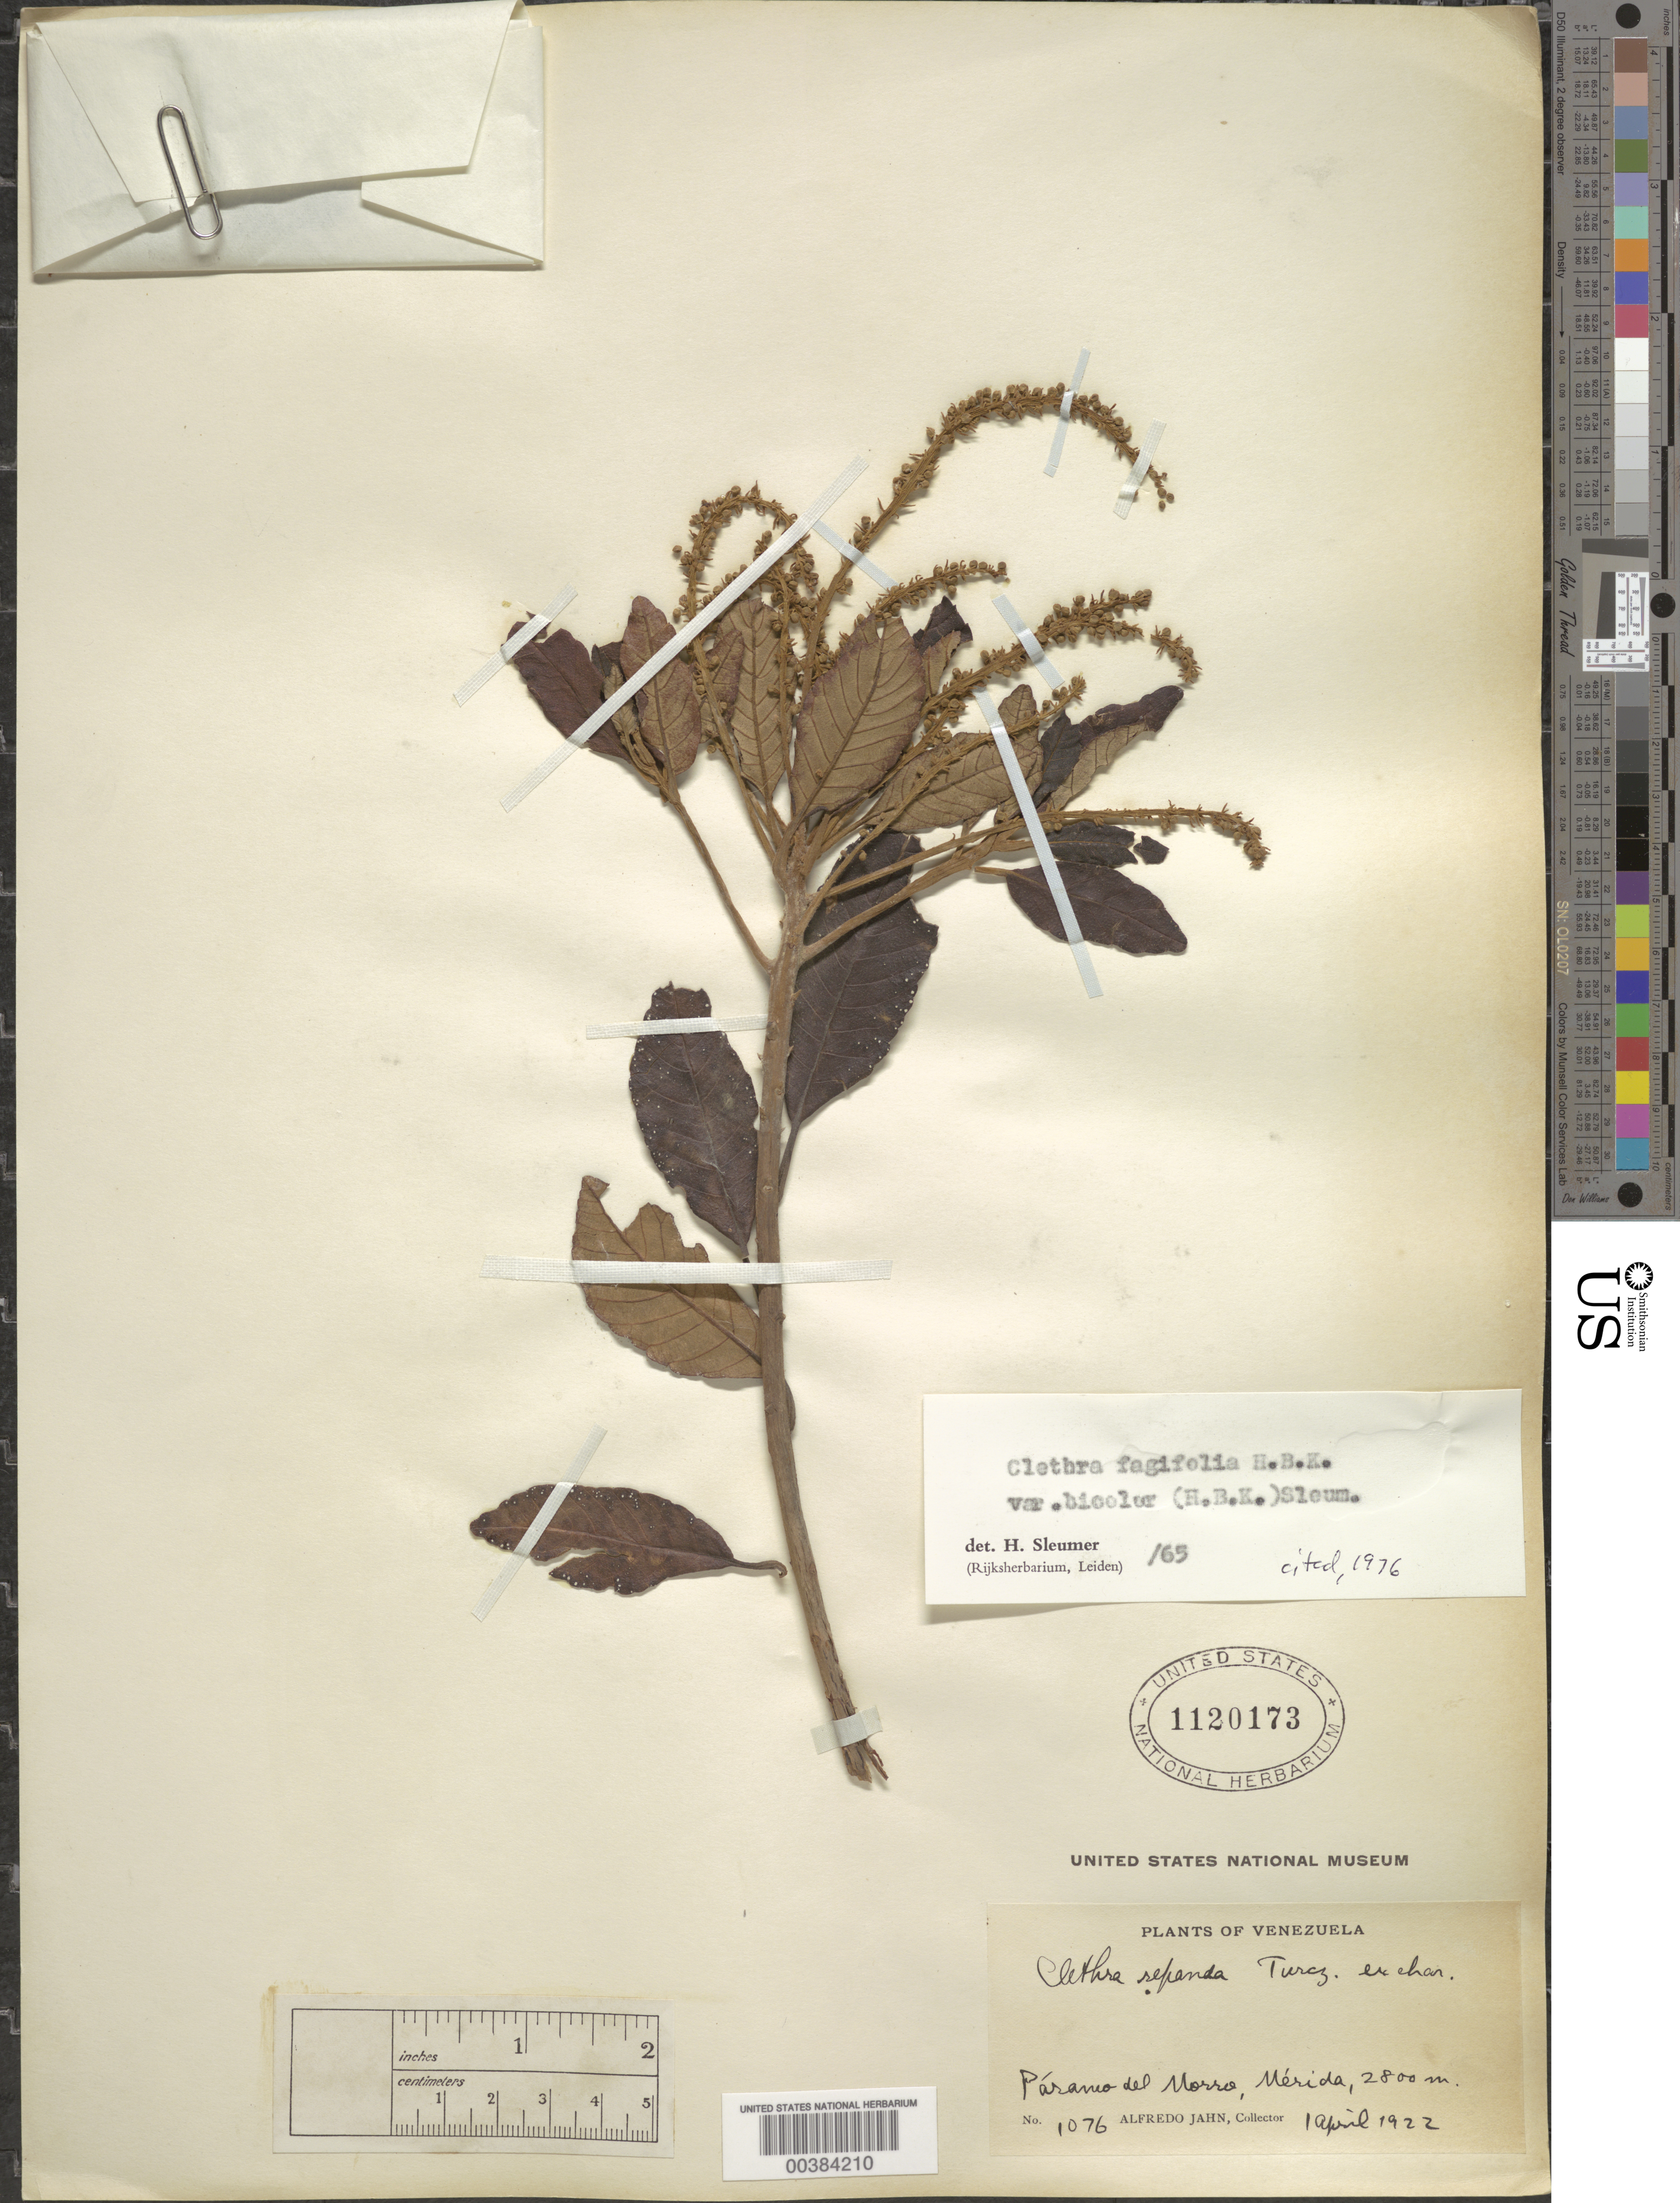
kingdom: Plantae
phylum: Tracheophyta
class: Magnoliopsida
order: Ericales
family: Clethraceae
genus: Clethra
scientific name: Clethra fagifolia var. bicolor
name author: Kunth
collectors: A. Jahn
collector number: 1076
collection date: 1922-04-01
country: Venezuela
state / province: Mérida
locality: Páramo del Morro.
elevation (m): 2800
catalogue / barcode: US 1120173